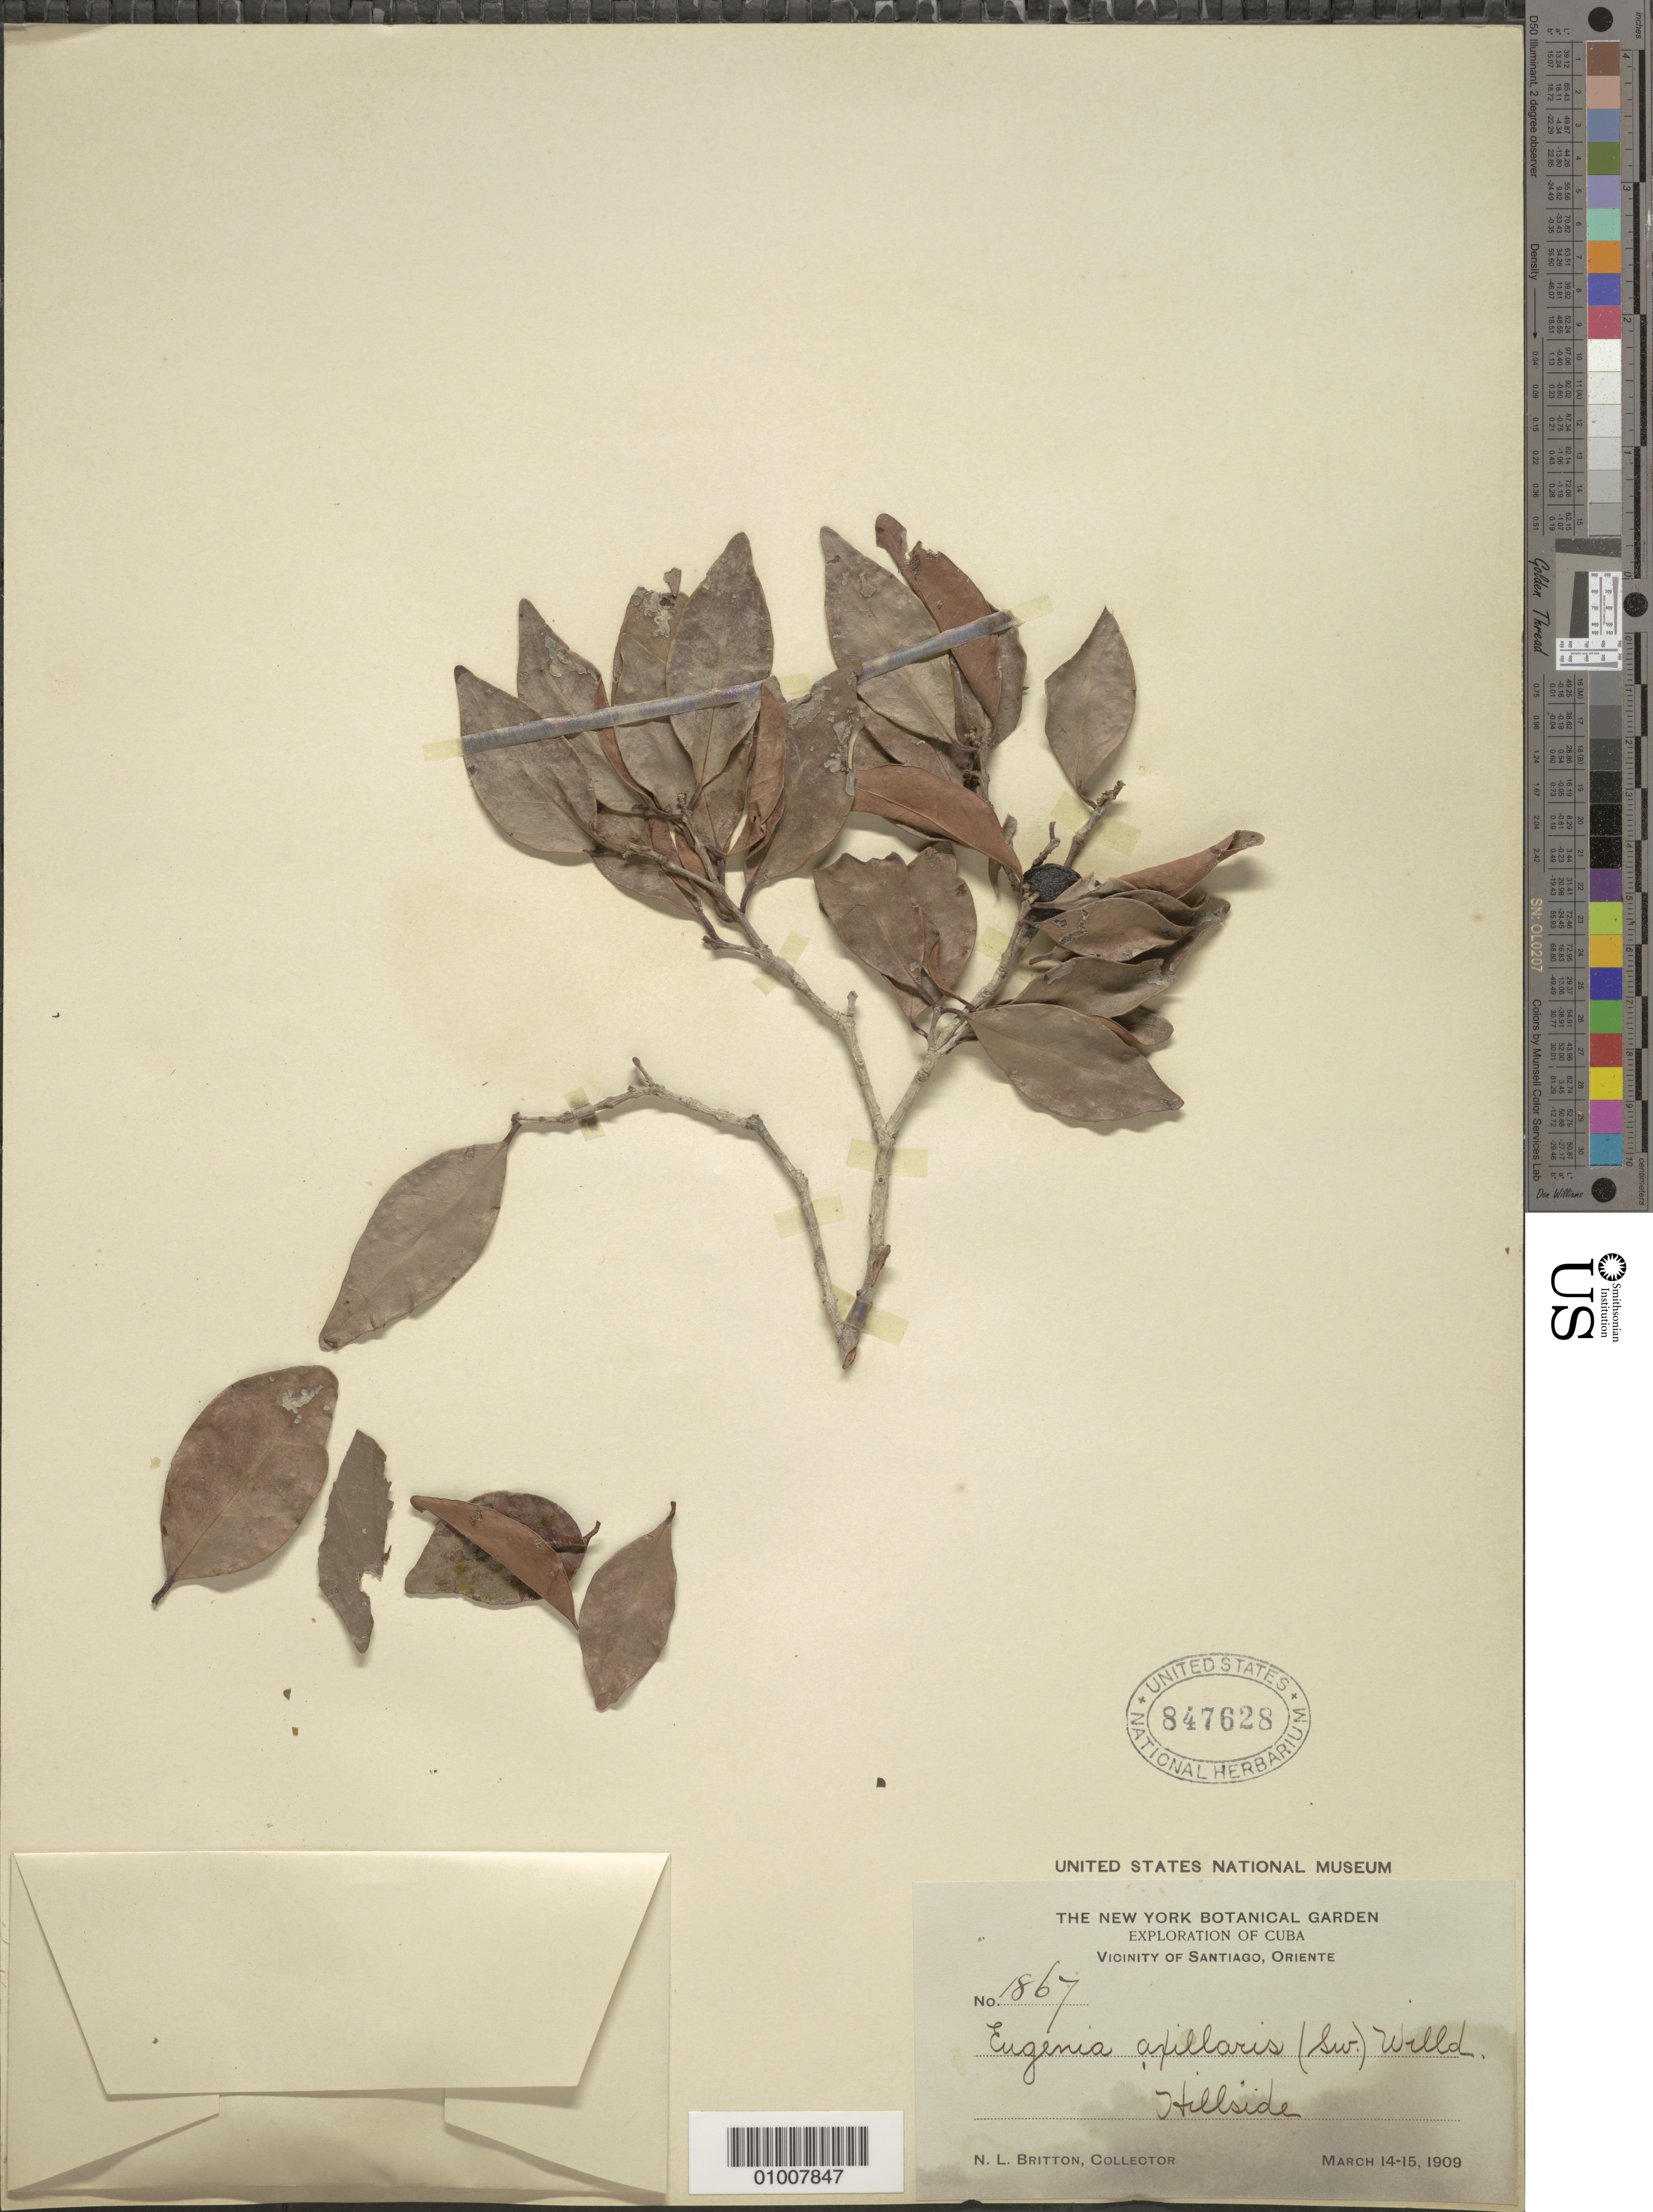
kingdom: Plantae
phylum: Tracheophyta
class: Magnoliopsida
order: Myrtales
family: Myrtaceae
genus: Eugenia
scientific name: Eugenia axillaris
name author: (Sw.) Willd.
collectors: N. Britton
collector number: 1867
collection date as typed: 14 Mar 1909 to 15 Mar 1909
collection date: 1909-03-14/1909-03-15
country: Cuba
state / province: Santiago de Cuba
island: Cuba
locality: Vicinity of Santiago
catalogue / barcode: US 847628